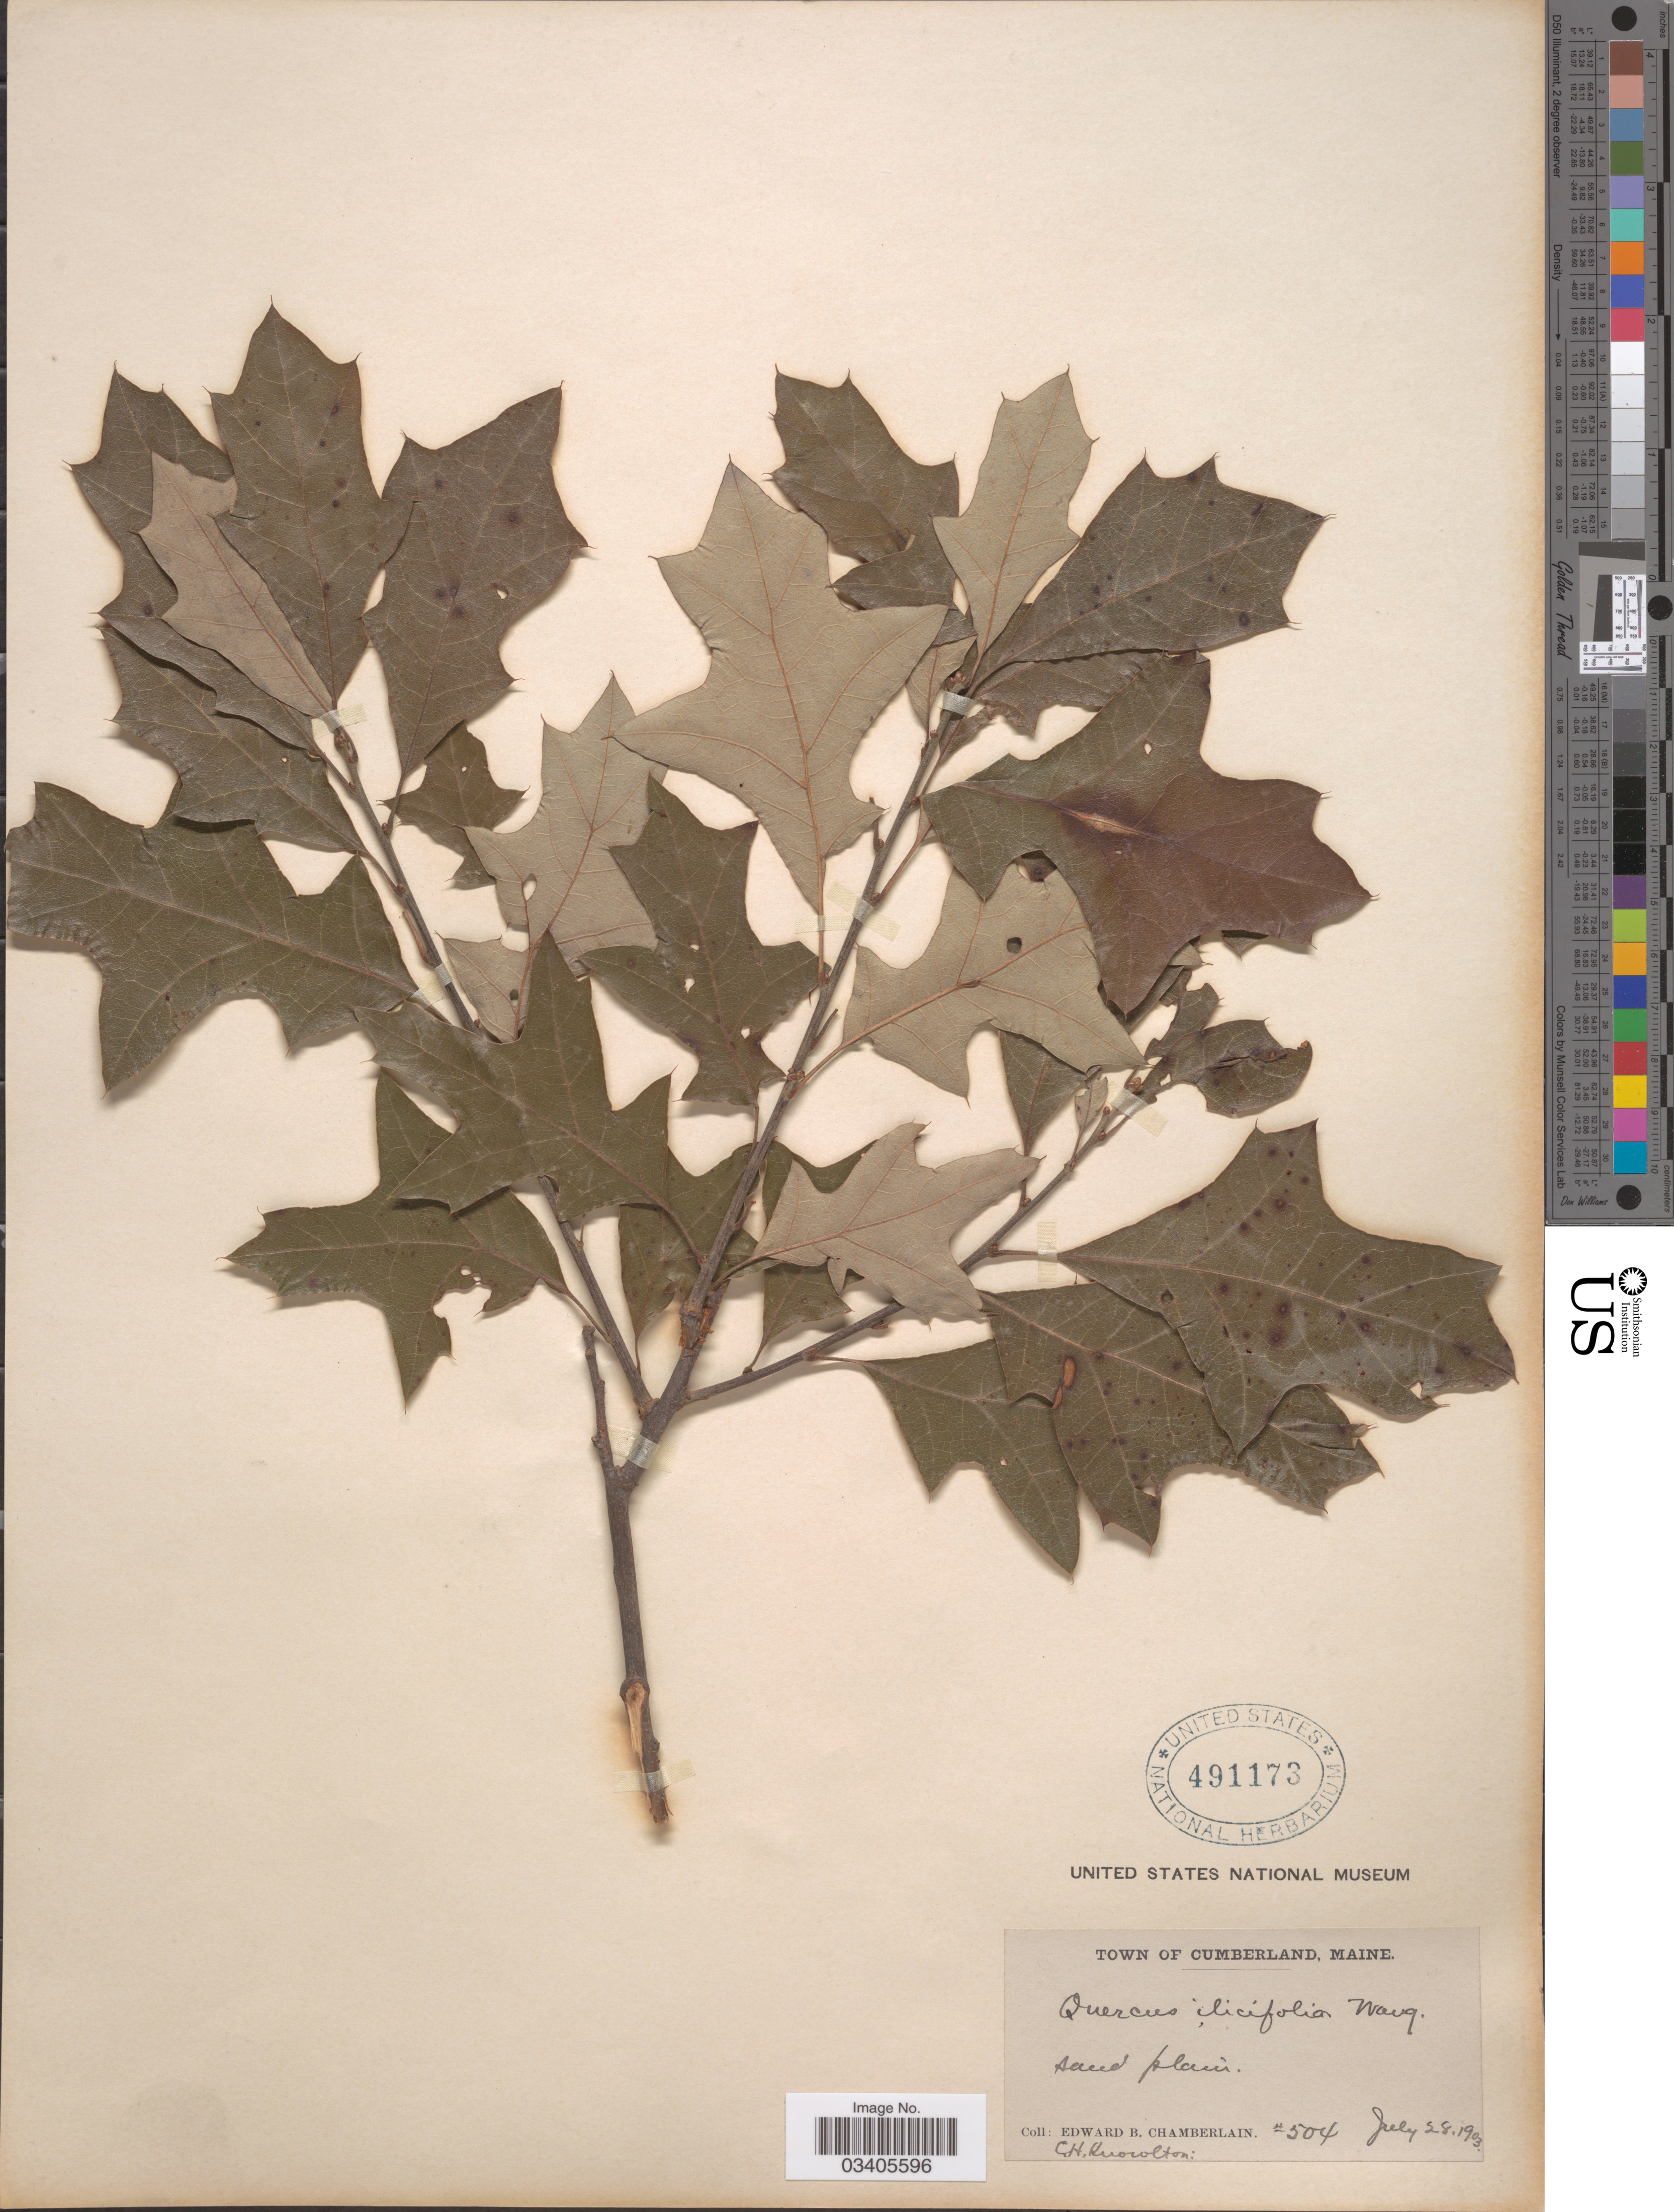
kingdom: Plantae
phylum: Tracheophyta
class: Magnoliopsida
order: Fagales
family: Fagaceae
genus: Quercus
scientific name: Quercus ilicifolia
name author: Wangenh.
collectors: E. Chamberlain & C. H. Knowlton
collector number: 504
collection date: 1903-07-28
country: United States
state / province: Maine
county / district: Cumberland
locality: Cumberland. Sand plain.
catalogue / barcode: US 491173